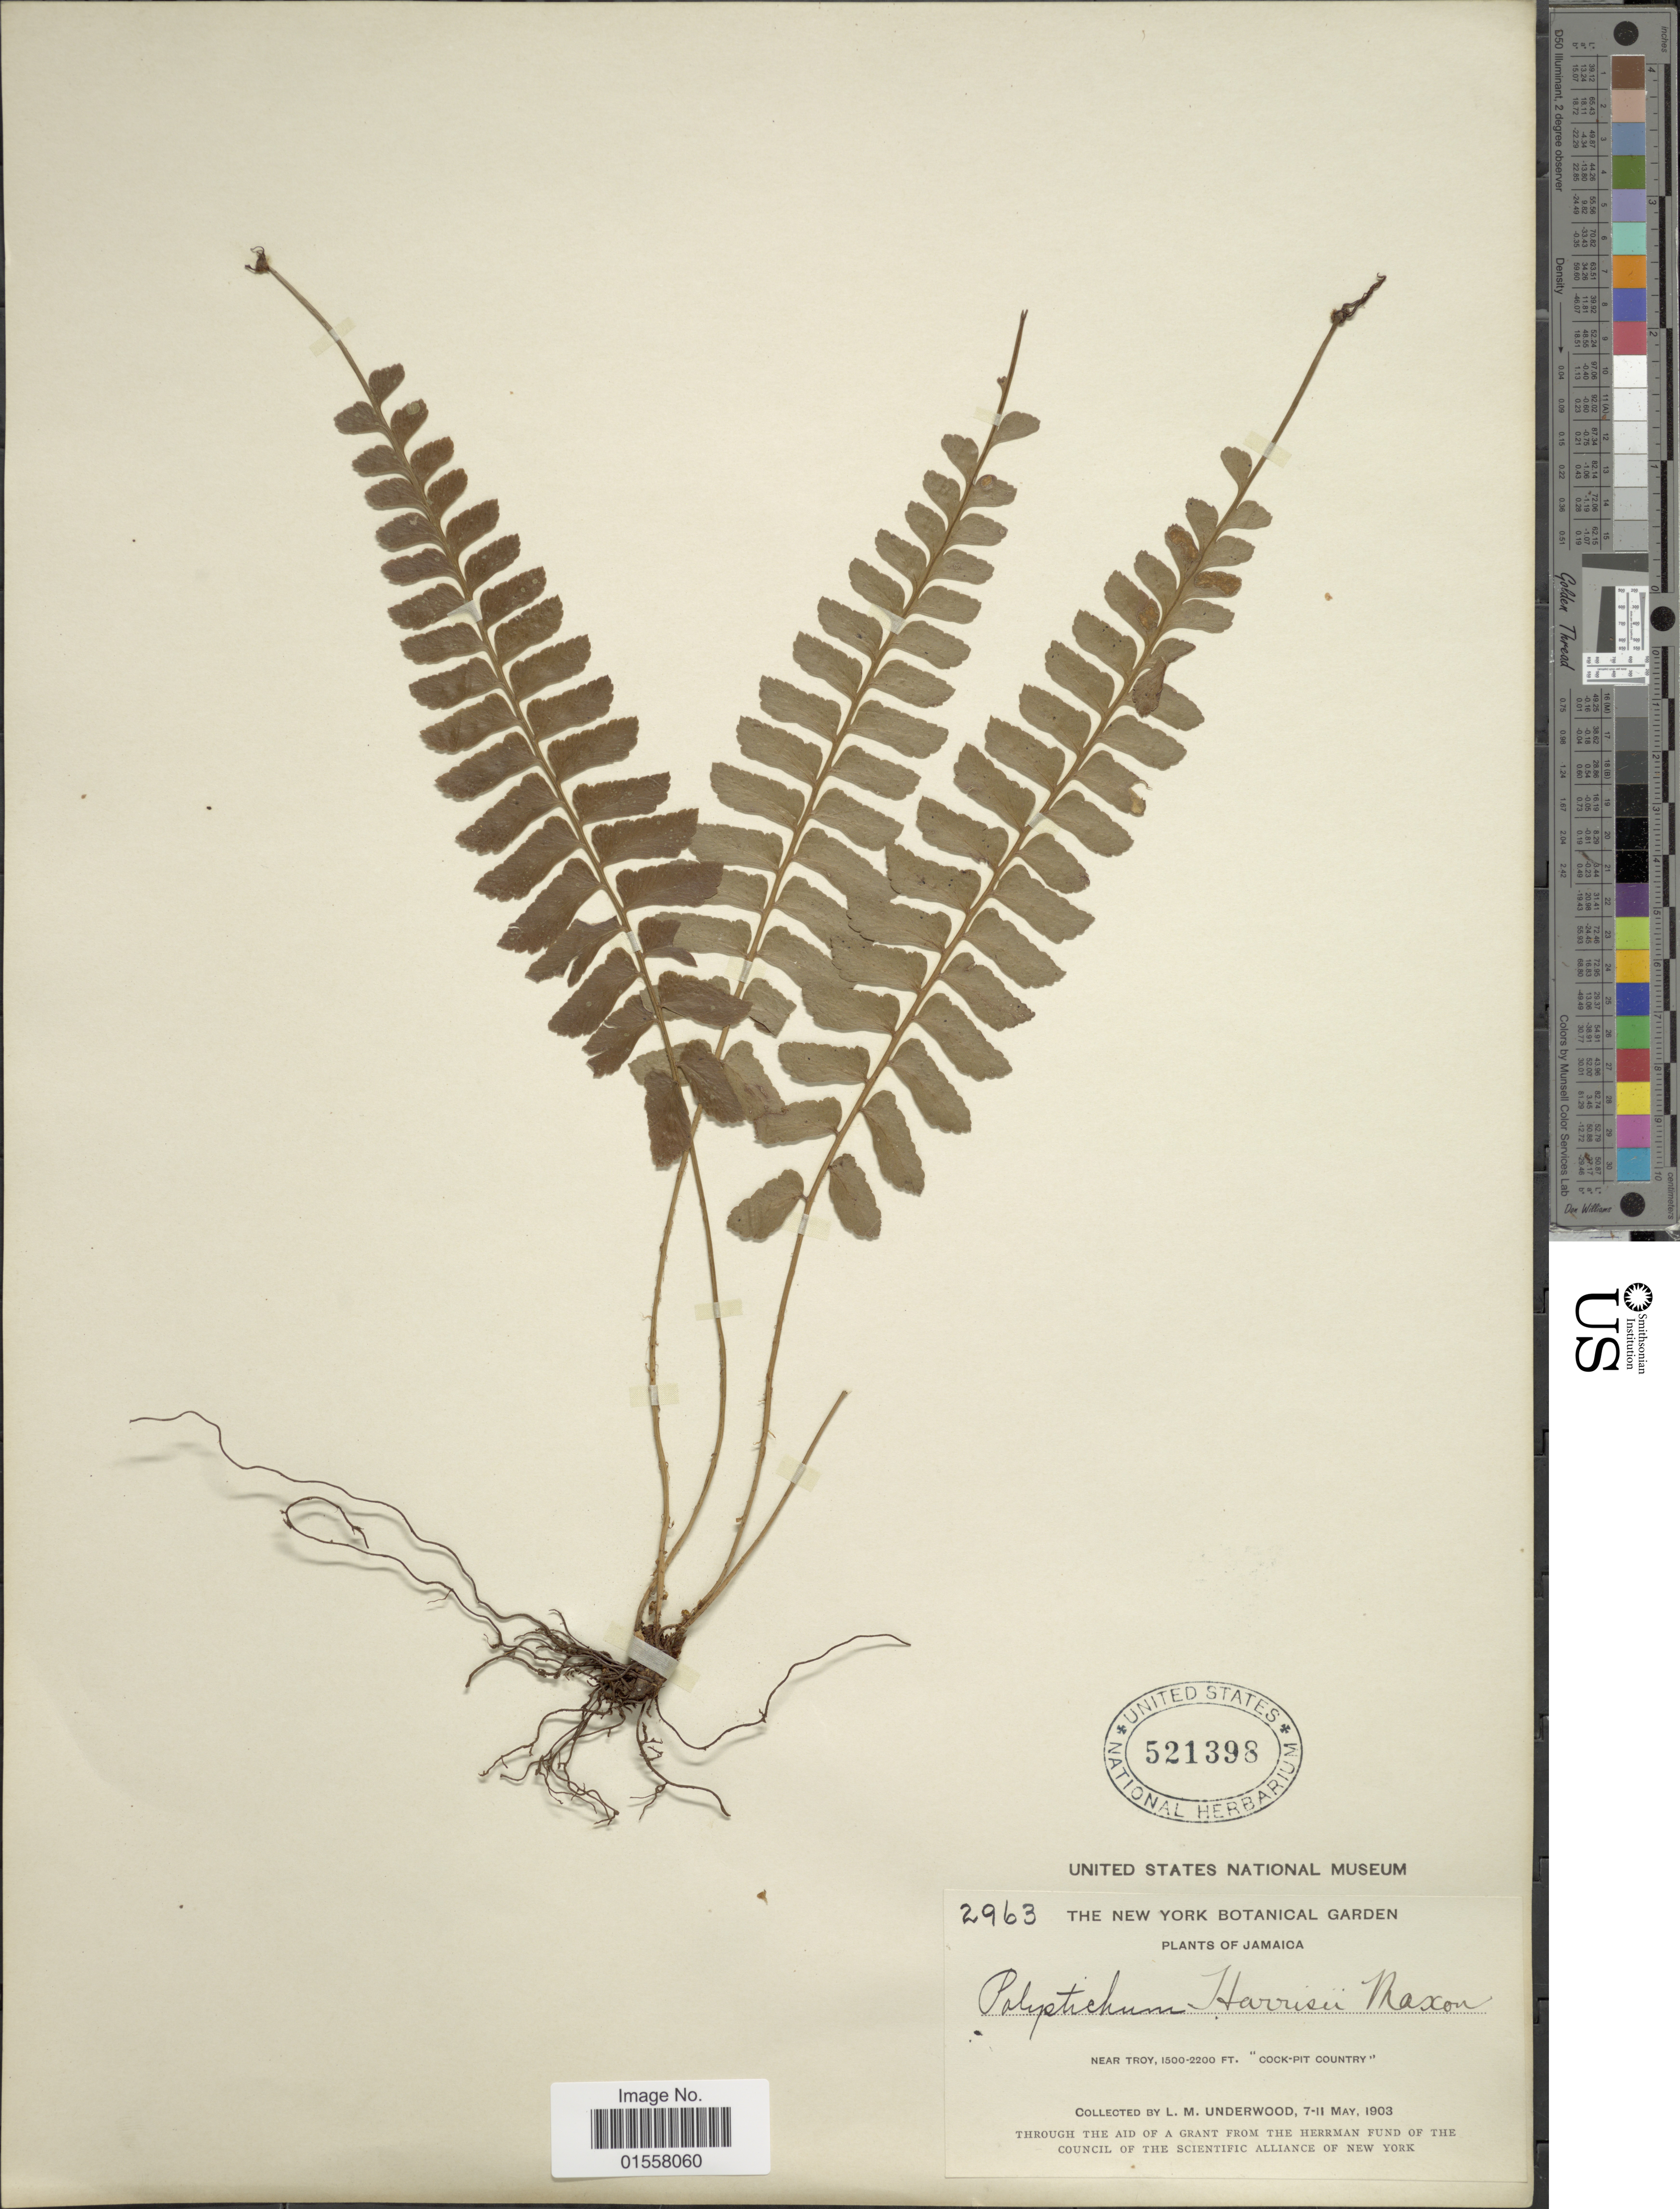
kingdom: Plantae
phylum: Tracheophyta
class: Polypodiopsida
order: Polypodiales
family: Dryopteridaceae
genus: Polystichum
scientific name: Polystichum harrisii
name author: Maxon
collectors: L. M. Underwood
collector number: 2963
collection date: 1903-05-07/1903-05-11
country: Jamaica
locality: Near Troy, Cock-Pit Country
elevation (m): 457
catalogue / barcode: US 521398